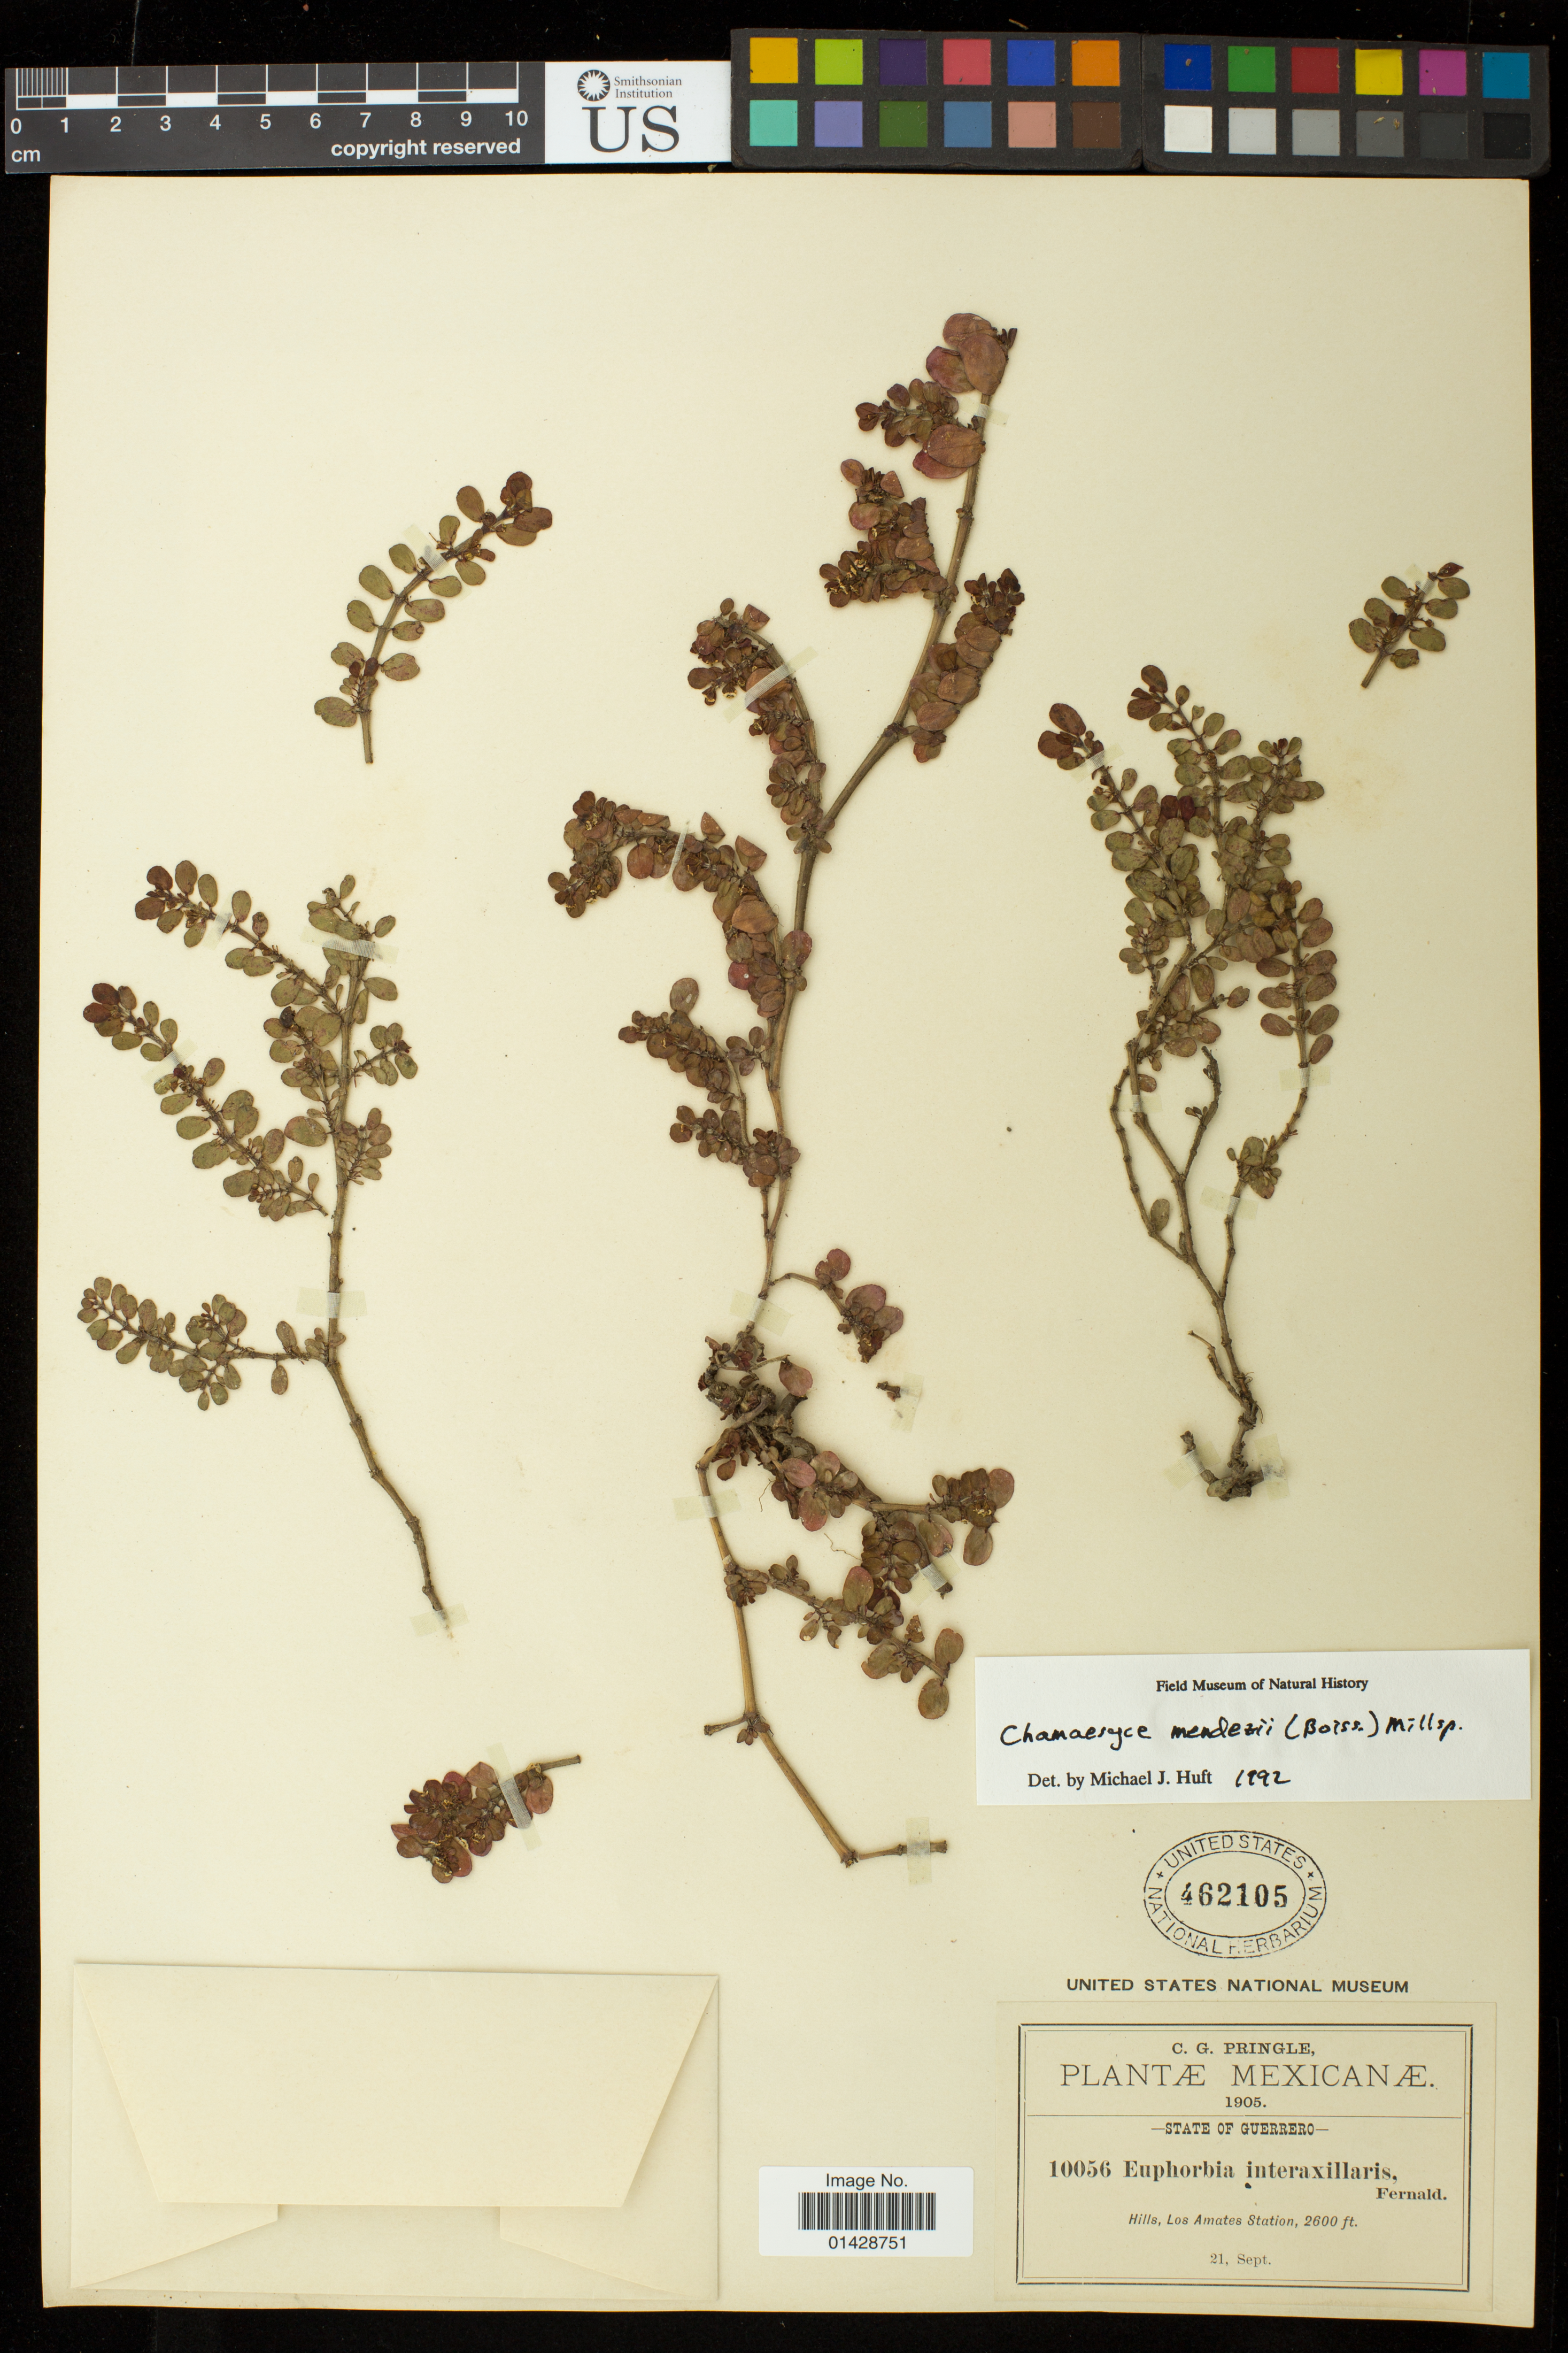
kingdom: Plantae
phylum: Tracheophyta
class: Magnoliopsida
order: Malpighiales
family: Euphorbiaceae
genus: Euphorbia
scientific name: Euphorbia mendezii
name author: Boiss.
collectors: C. G. Pringle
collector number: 10056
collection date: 1905-09-21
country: Mexico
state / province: Guerrero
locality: Hills, Los Amates Station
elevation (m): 792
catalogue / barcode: US 462105